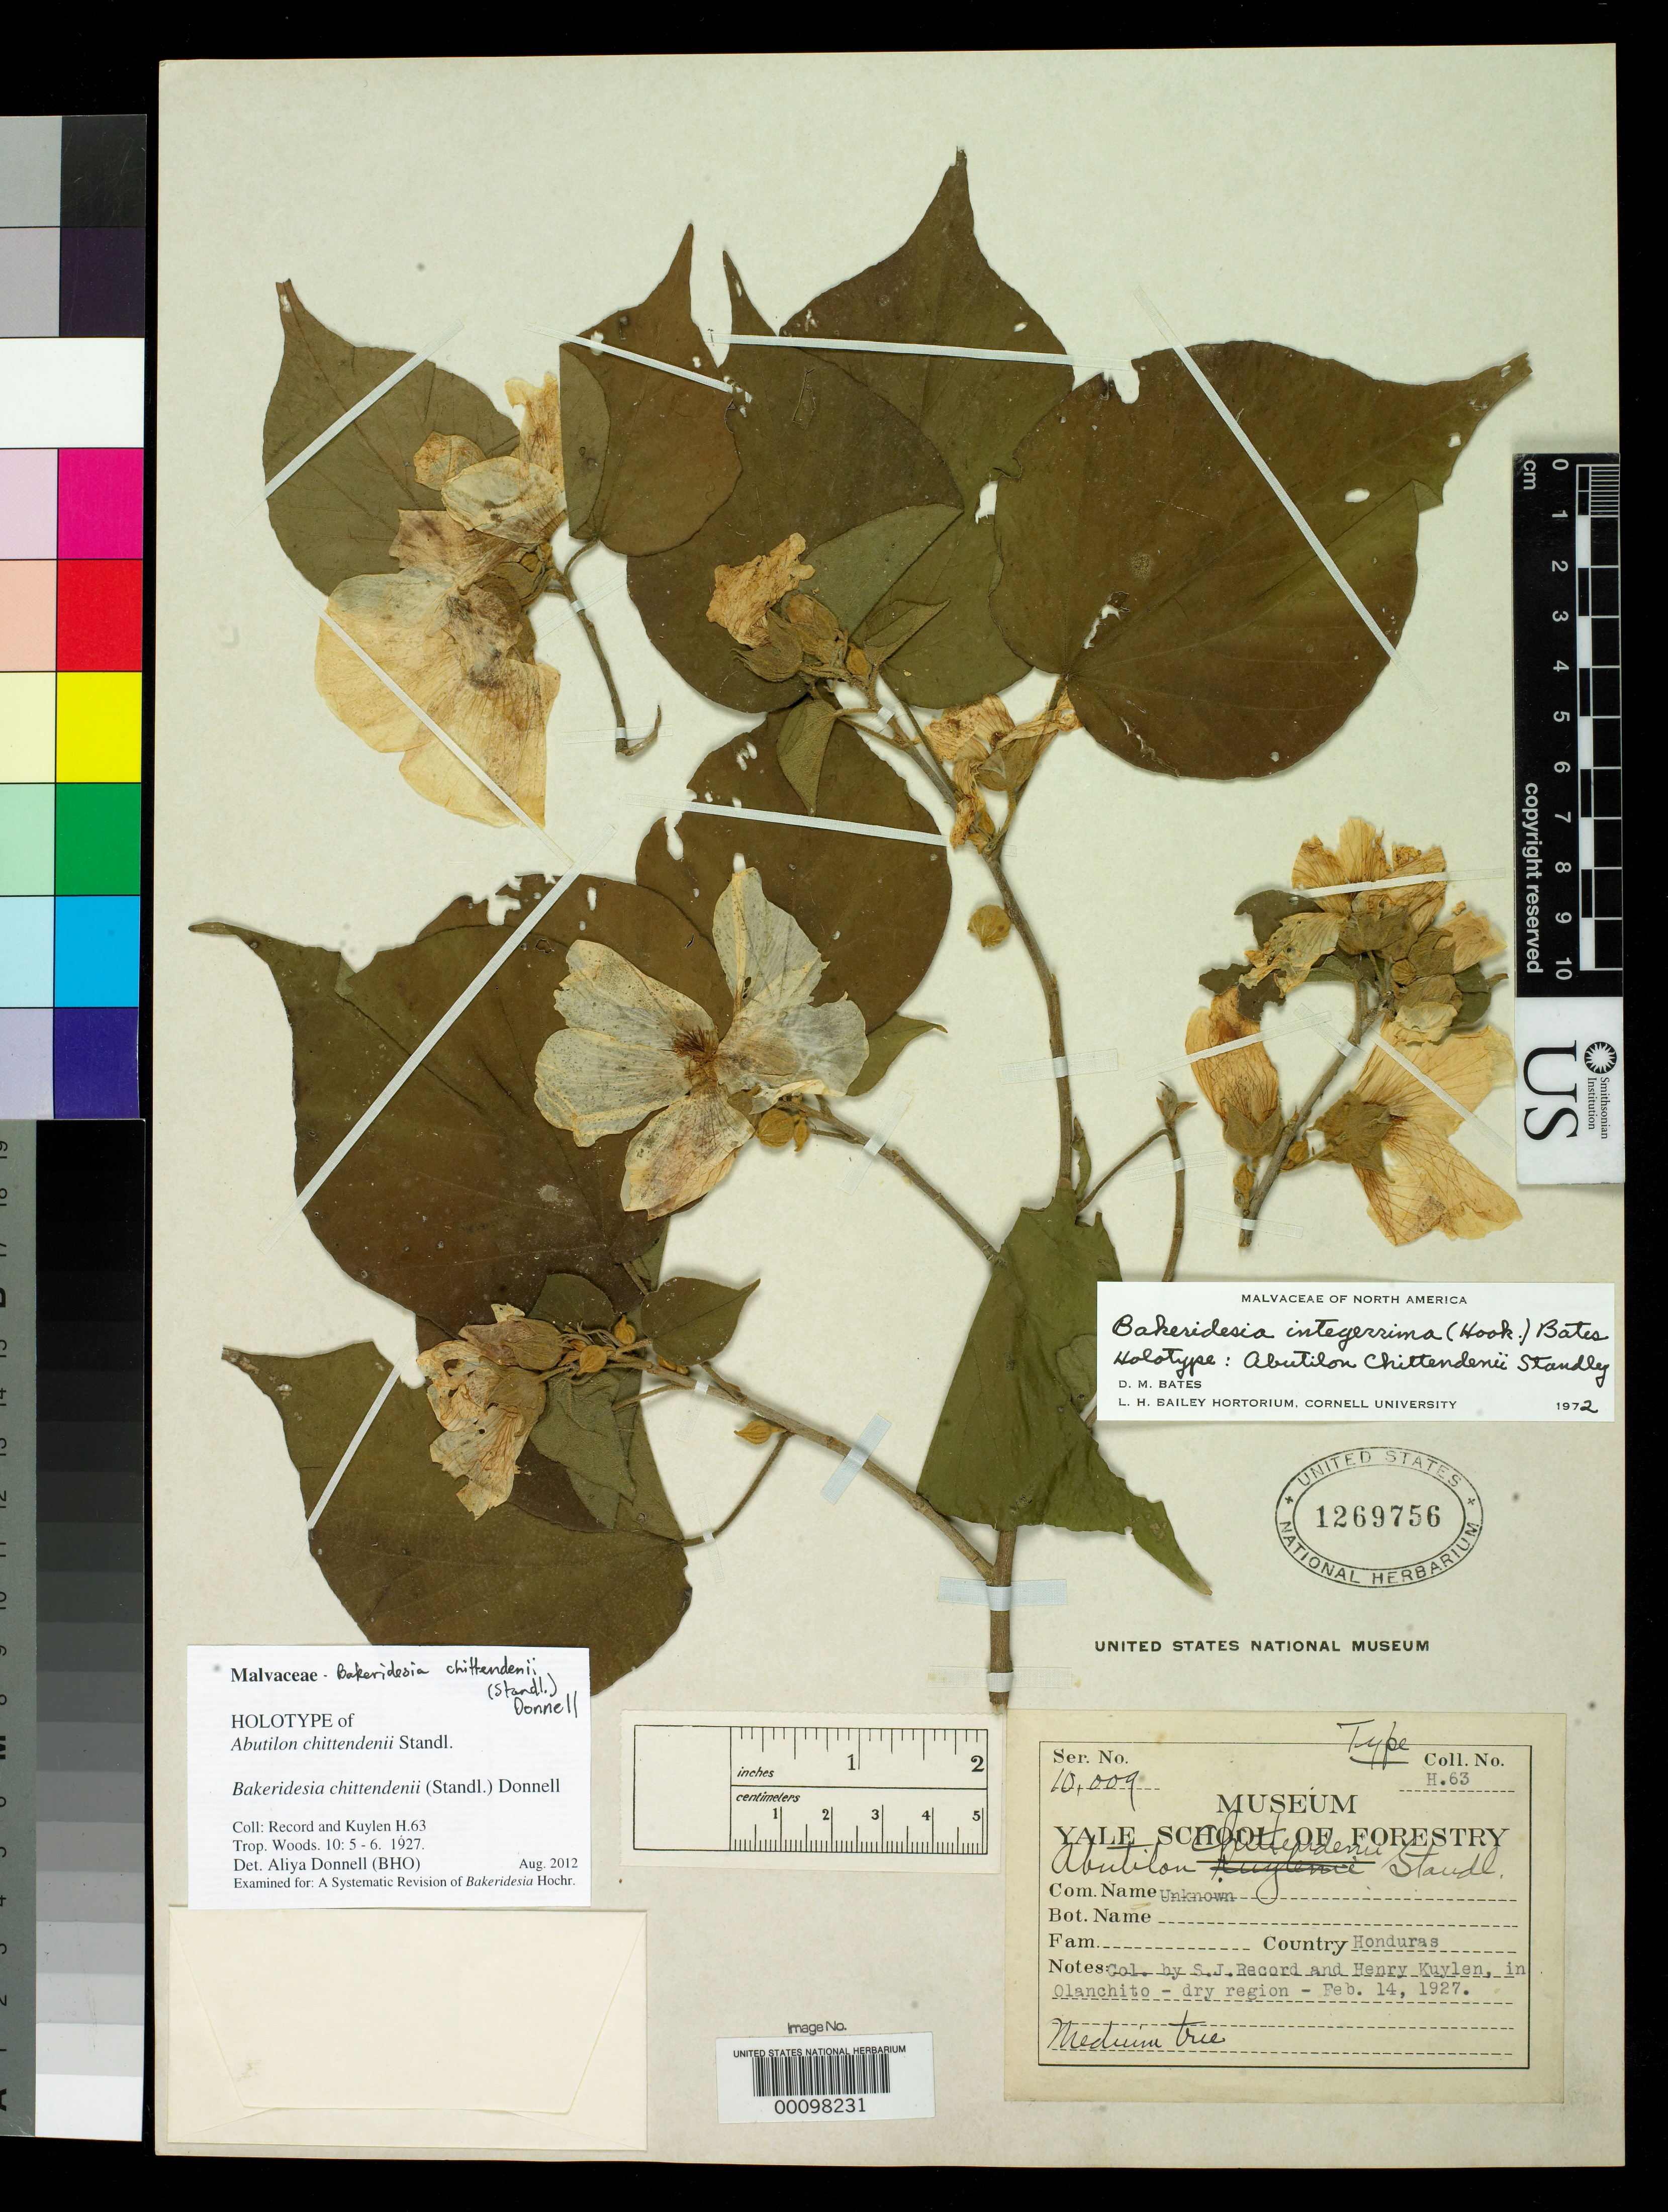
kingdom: Plantae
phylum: Tracheophyta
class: Magnoliopsida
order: Malvales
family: Malvaceae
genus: Abutilon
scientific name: Abutilon chittendenii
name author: Standl.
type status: Holotype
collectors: S. J. Record & H. Kuylen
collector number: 63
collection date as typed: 14 Feb 1927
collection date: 1927-02-14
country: Honduras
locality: Region of Olanchito.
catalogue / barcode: US 1269756